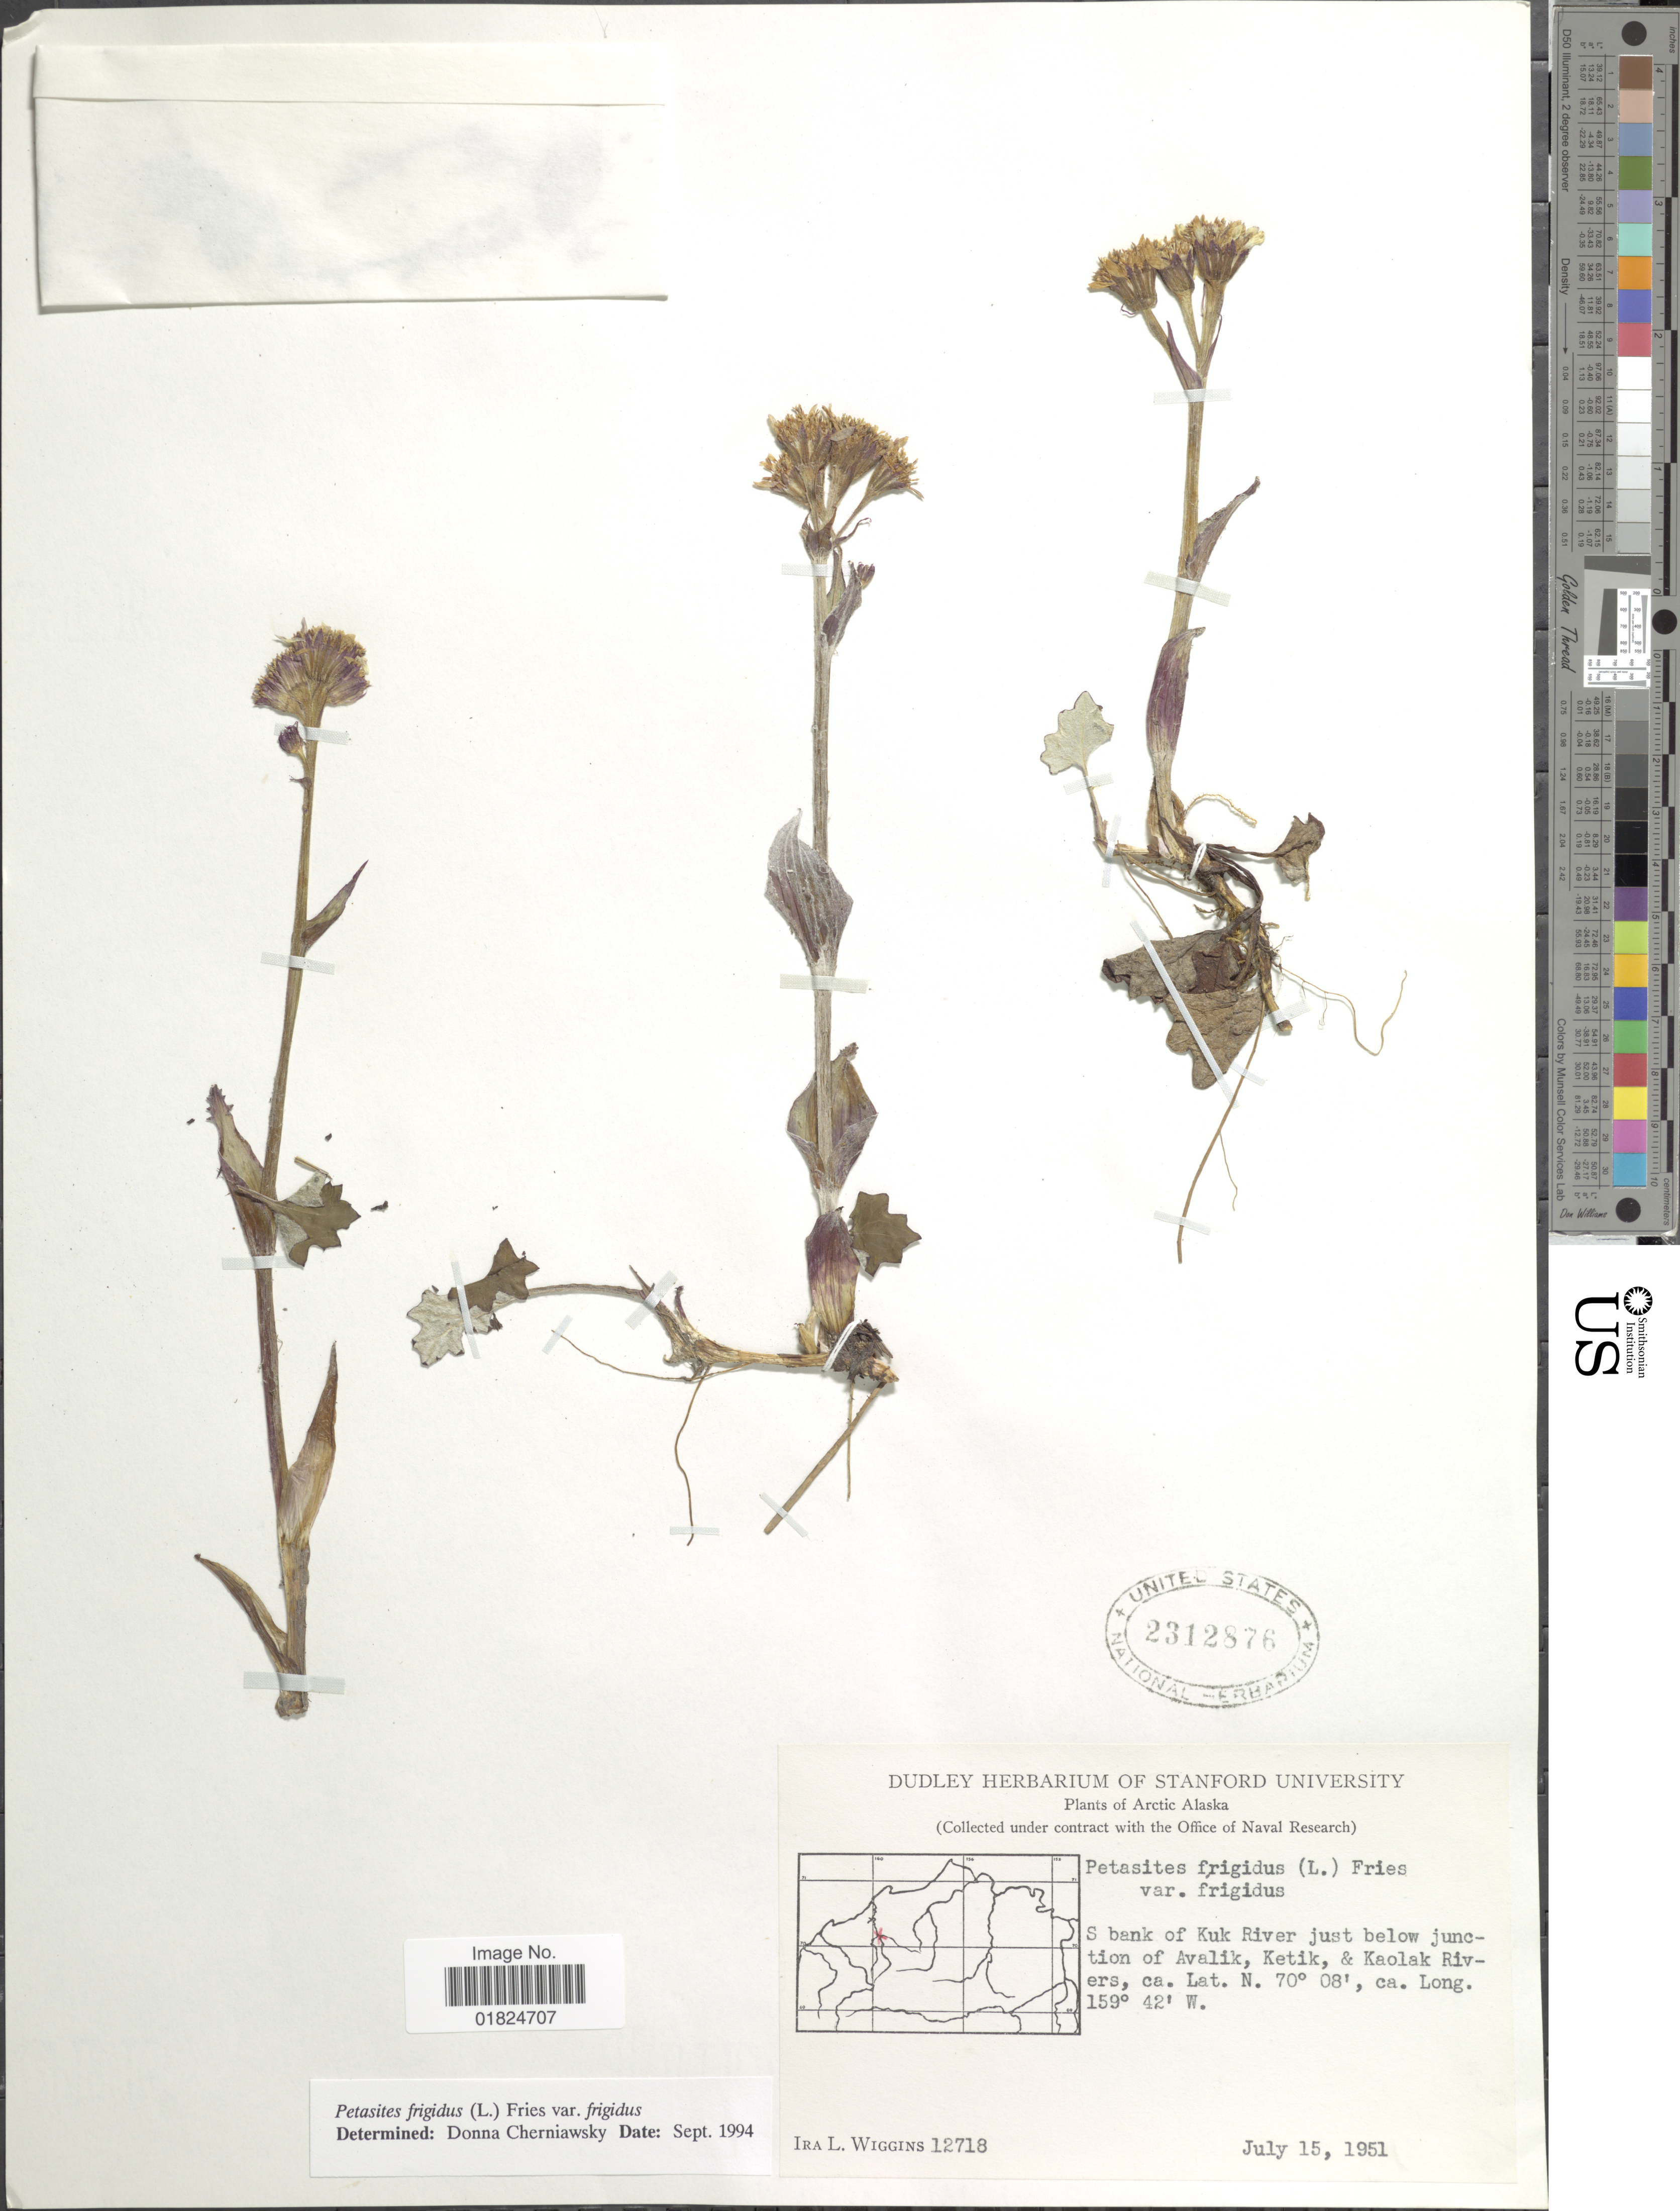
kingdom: Plantae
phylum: Tracheophyta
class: Magnoliopsida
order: Asterales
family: Asteraceae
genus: Petasites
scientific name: Petasites frigidus var. frigidus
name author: (L.) Fr.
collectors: I. L. Wiggins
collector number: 12718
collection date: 1951-07-15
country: United States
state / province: Alaska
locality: Arctic Alaska. S bank of Kuk River just below junction of Avalik, Ketik, & Kaolak Rivers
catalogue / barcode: US 2312876